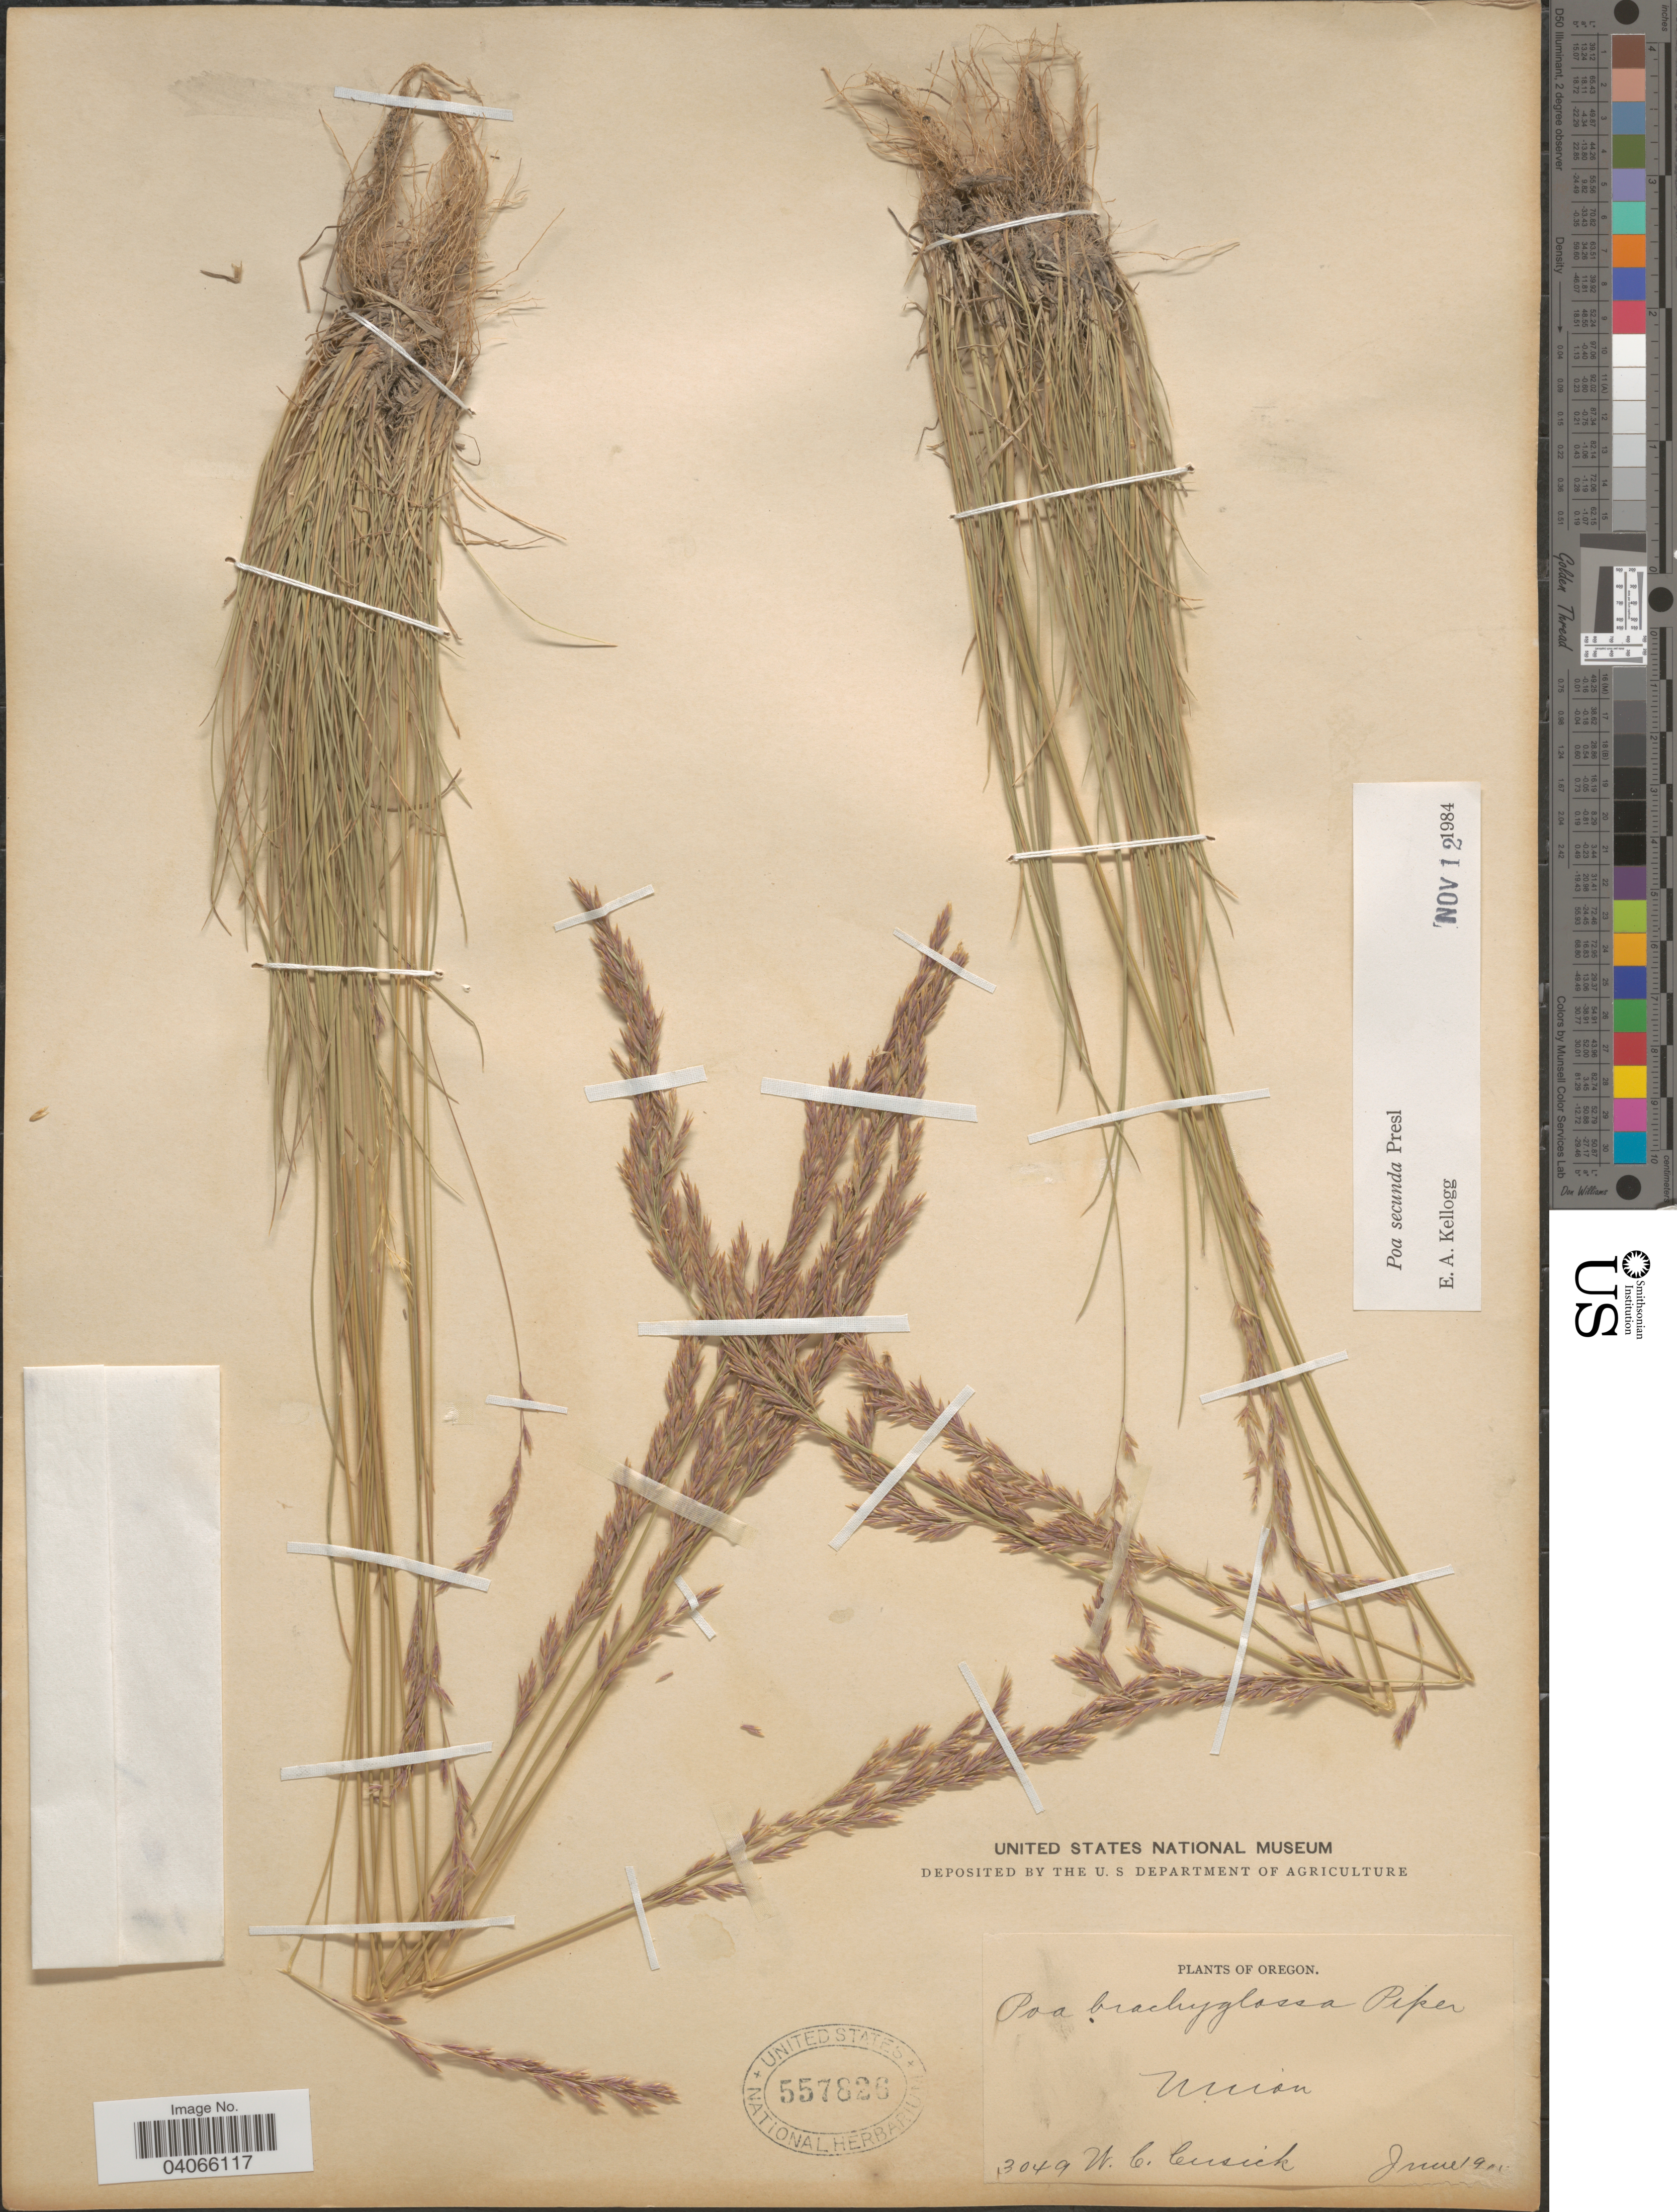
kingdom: Plantae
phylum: Tracheophyta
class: Liliopsida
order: Poales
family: Poaceae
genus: Poa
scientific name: Poa secunda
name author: J. Presl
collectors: W. C. Cusick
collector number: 3049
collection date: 1901-06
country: United States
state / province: Oregon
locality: Union.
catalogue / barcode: US 557826